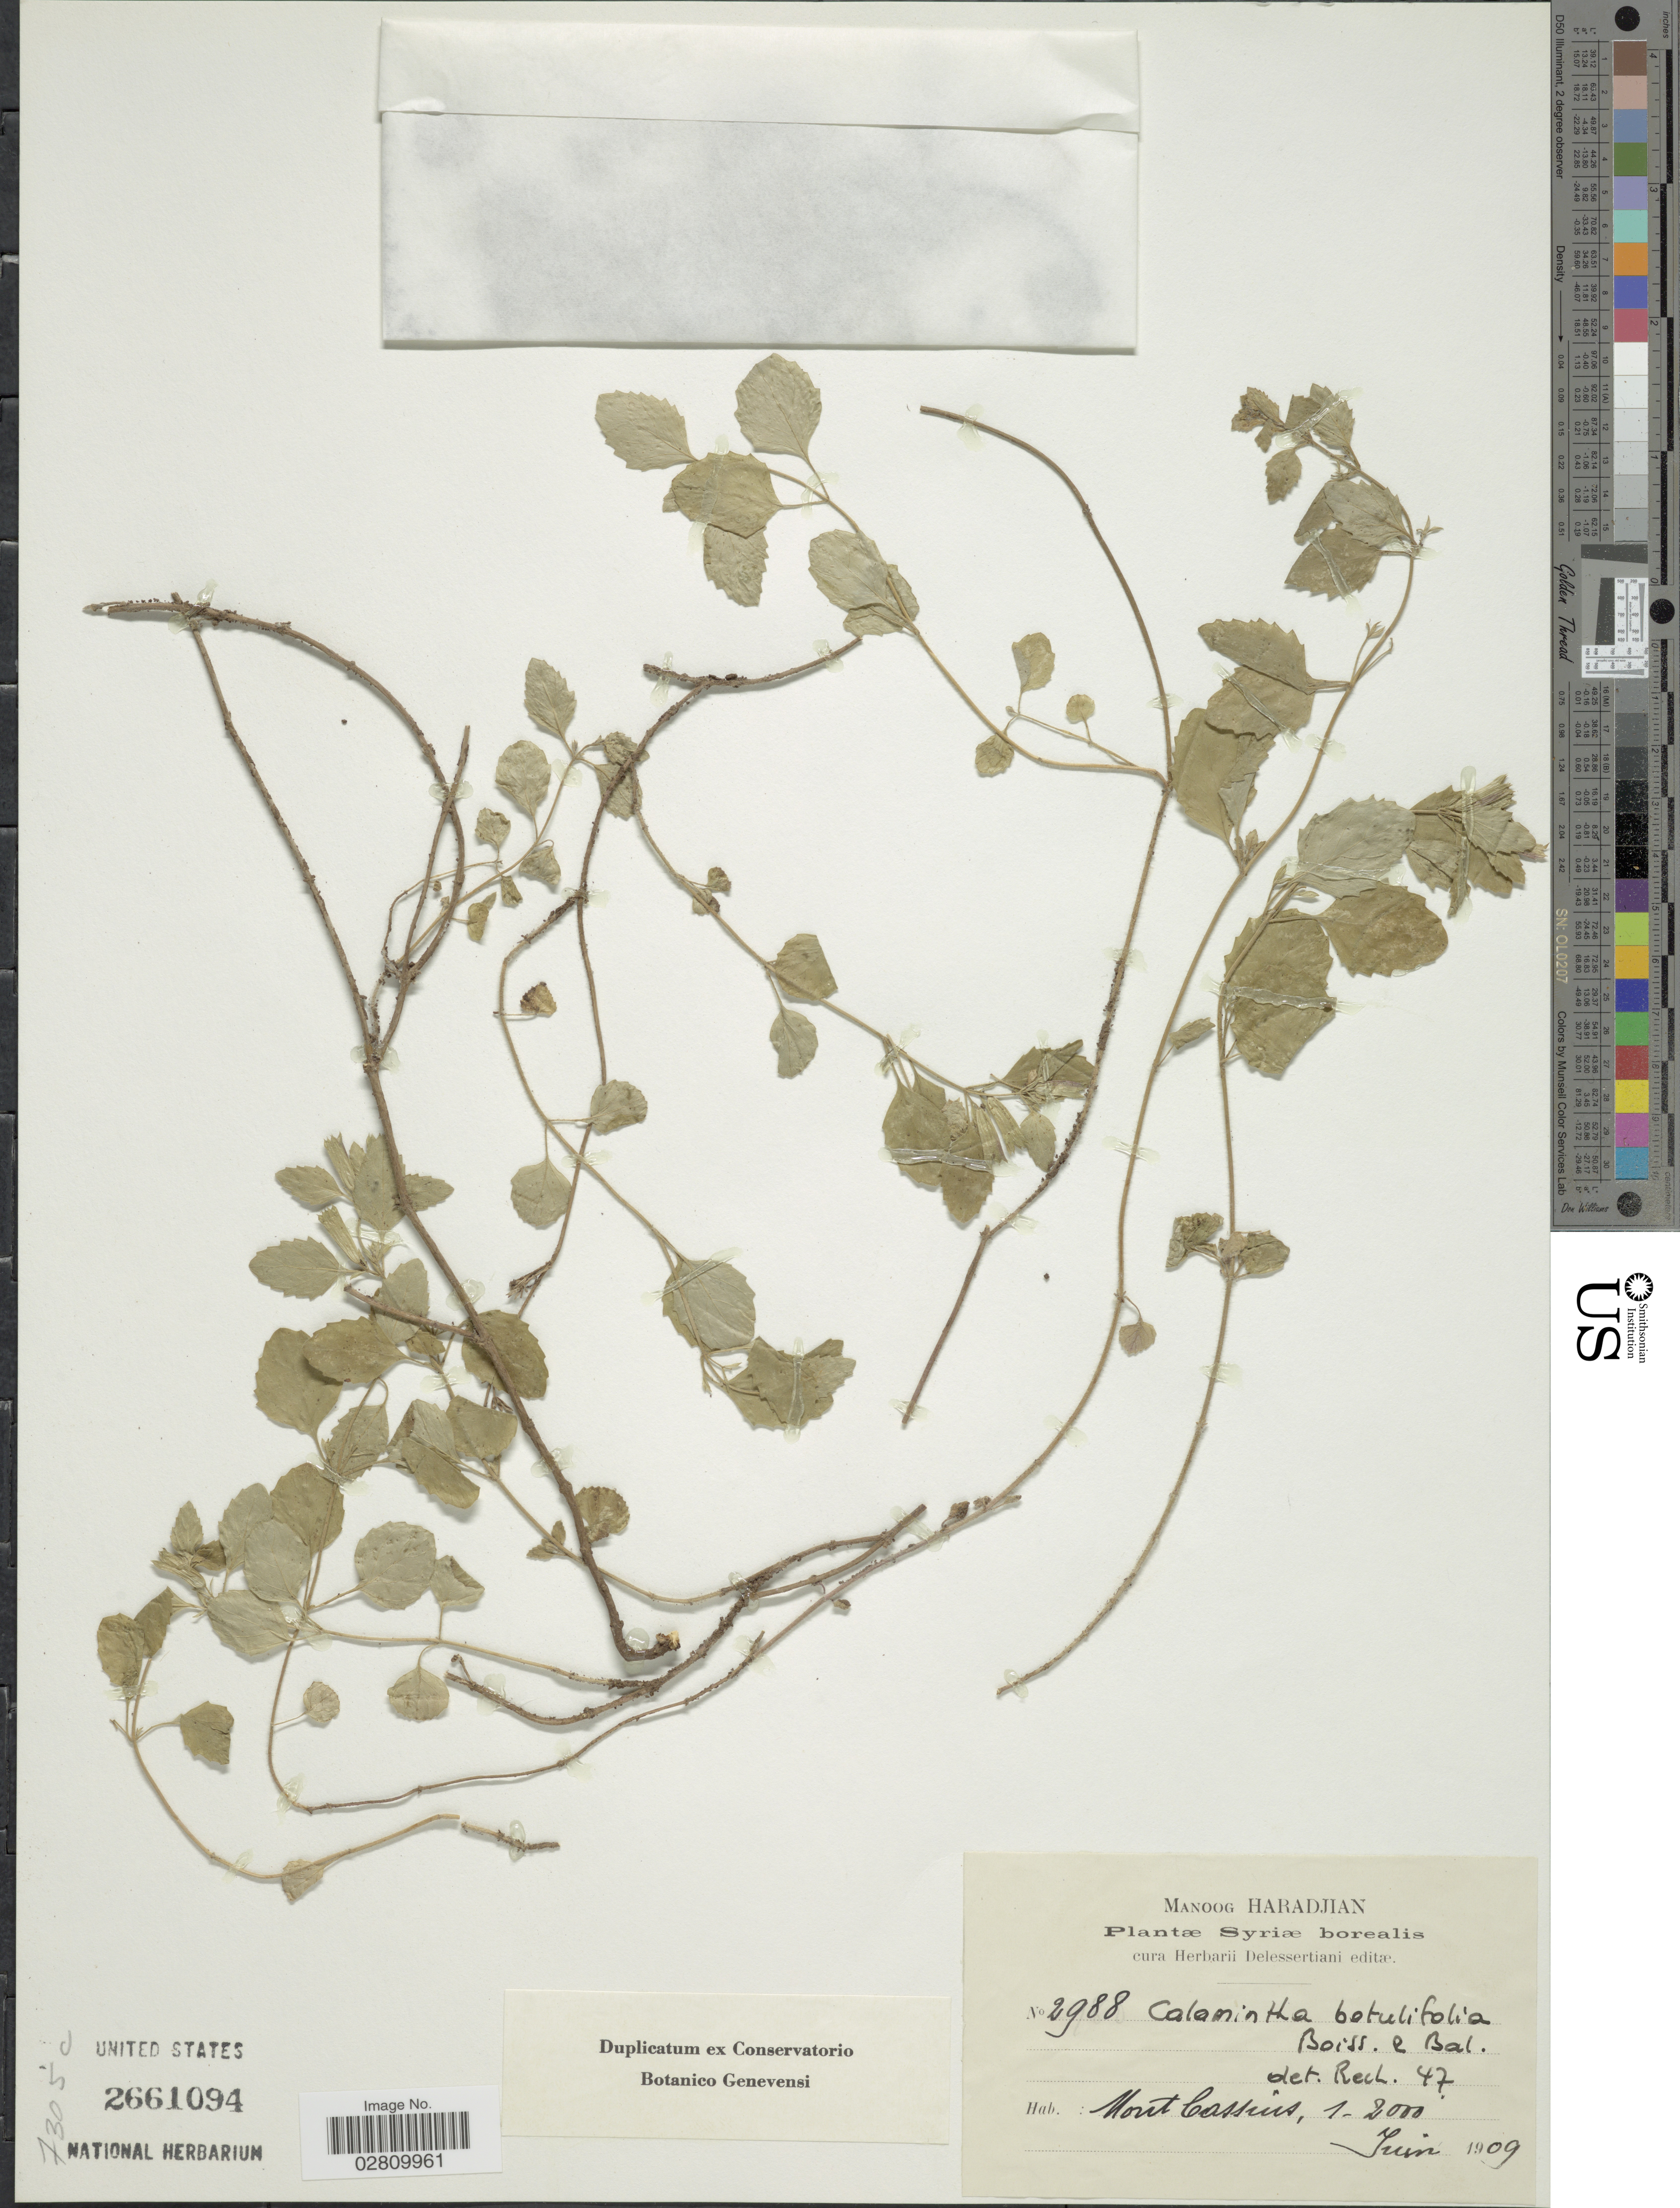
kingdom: Plantae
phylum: Tracheophyta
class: Magnoliopsida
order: Lamiales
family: Lamiaceae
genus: Calamintha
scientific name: Calamintha betulifolia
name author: Boiss. & Balansa in Boiss.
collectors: M. Haradjian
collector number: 2988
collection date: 1909-06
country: Syria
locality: Syriæ borealis. Mont Cassius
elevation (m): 305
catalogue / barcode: US 2661094